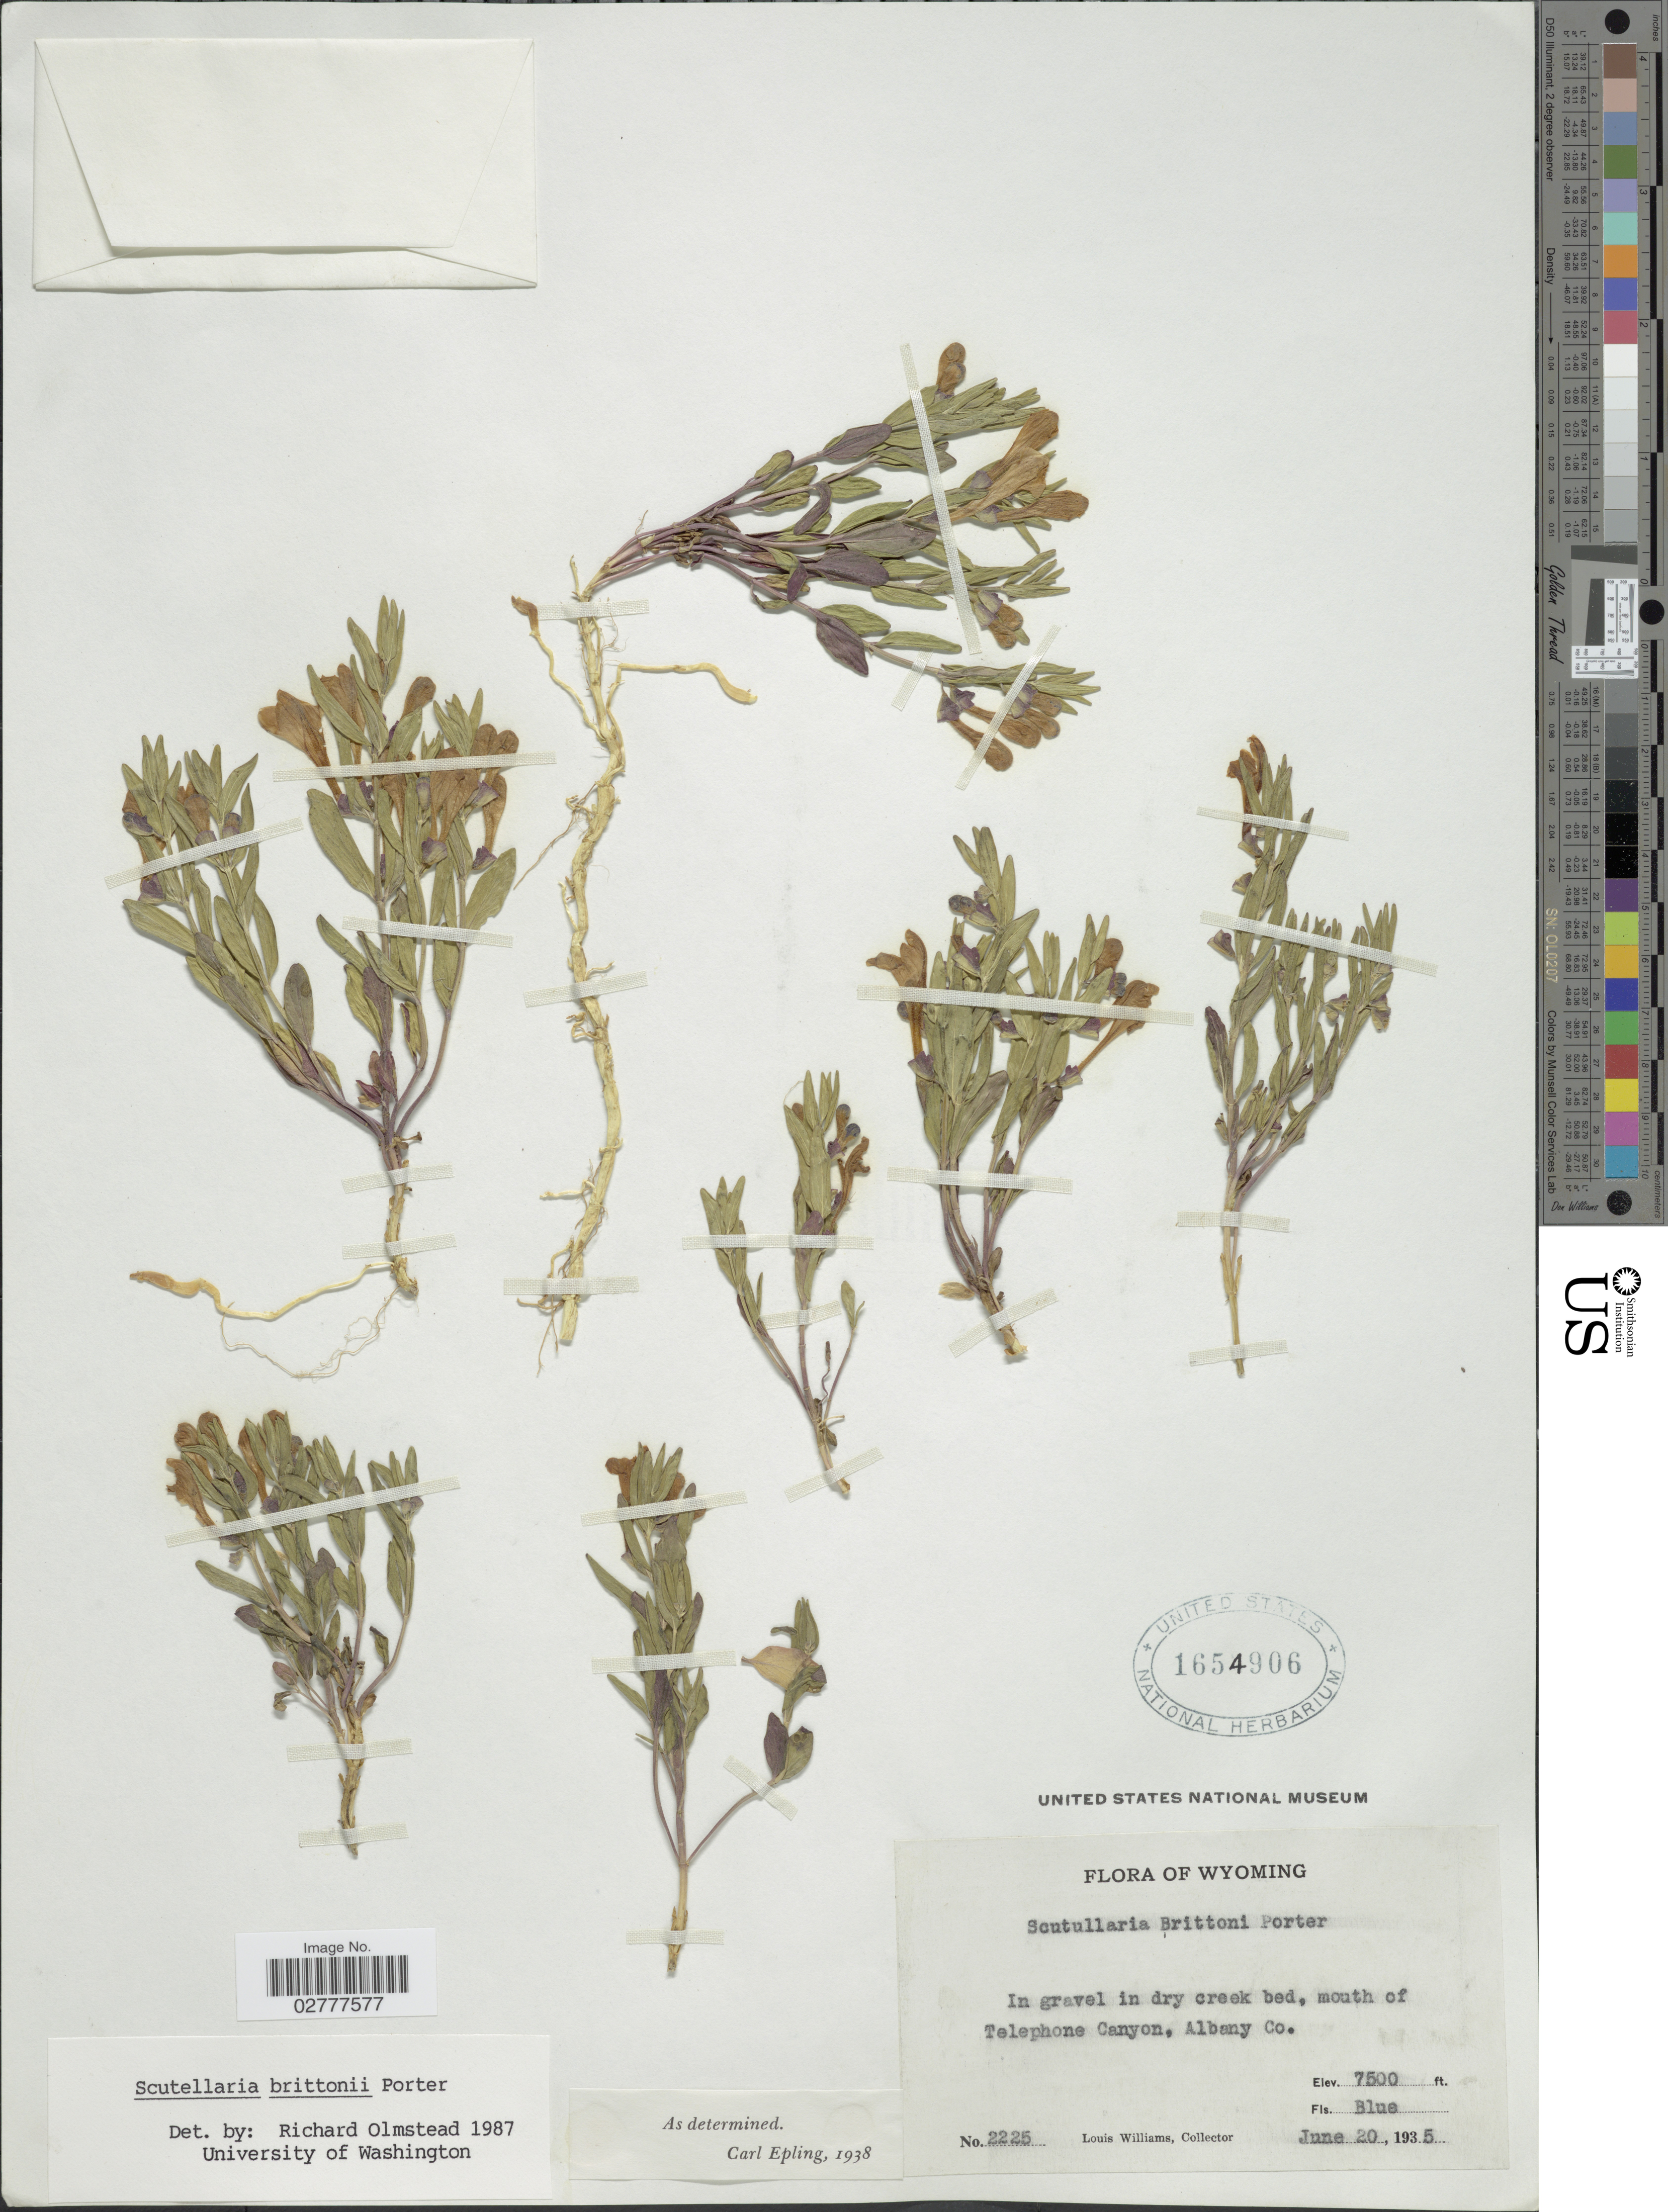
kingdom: Plantae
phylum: Tracheophyta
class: Magnoliopsida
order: Lamiales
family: Lamiaceae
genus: Scutellaria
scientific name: Scutellaria brittonii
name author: Porter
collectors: L. G. Williams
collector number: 2225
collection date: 1935-06-20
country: United States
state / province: Wyoming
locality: Mouth of Telephone Canyon, Albany Co.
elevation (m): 2286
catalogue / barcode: US 1654906